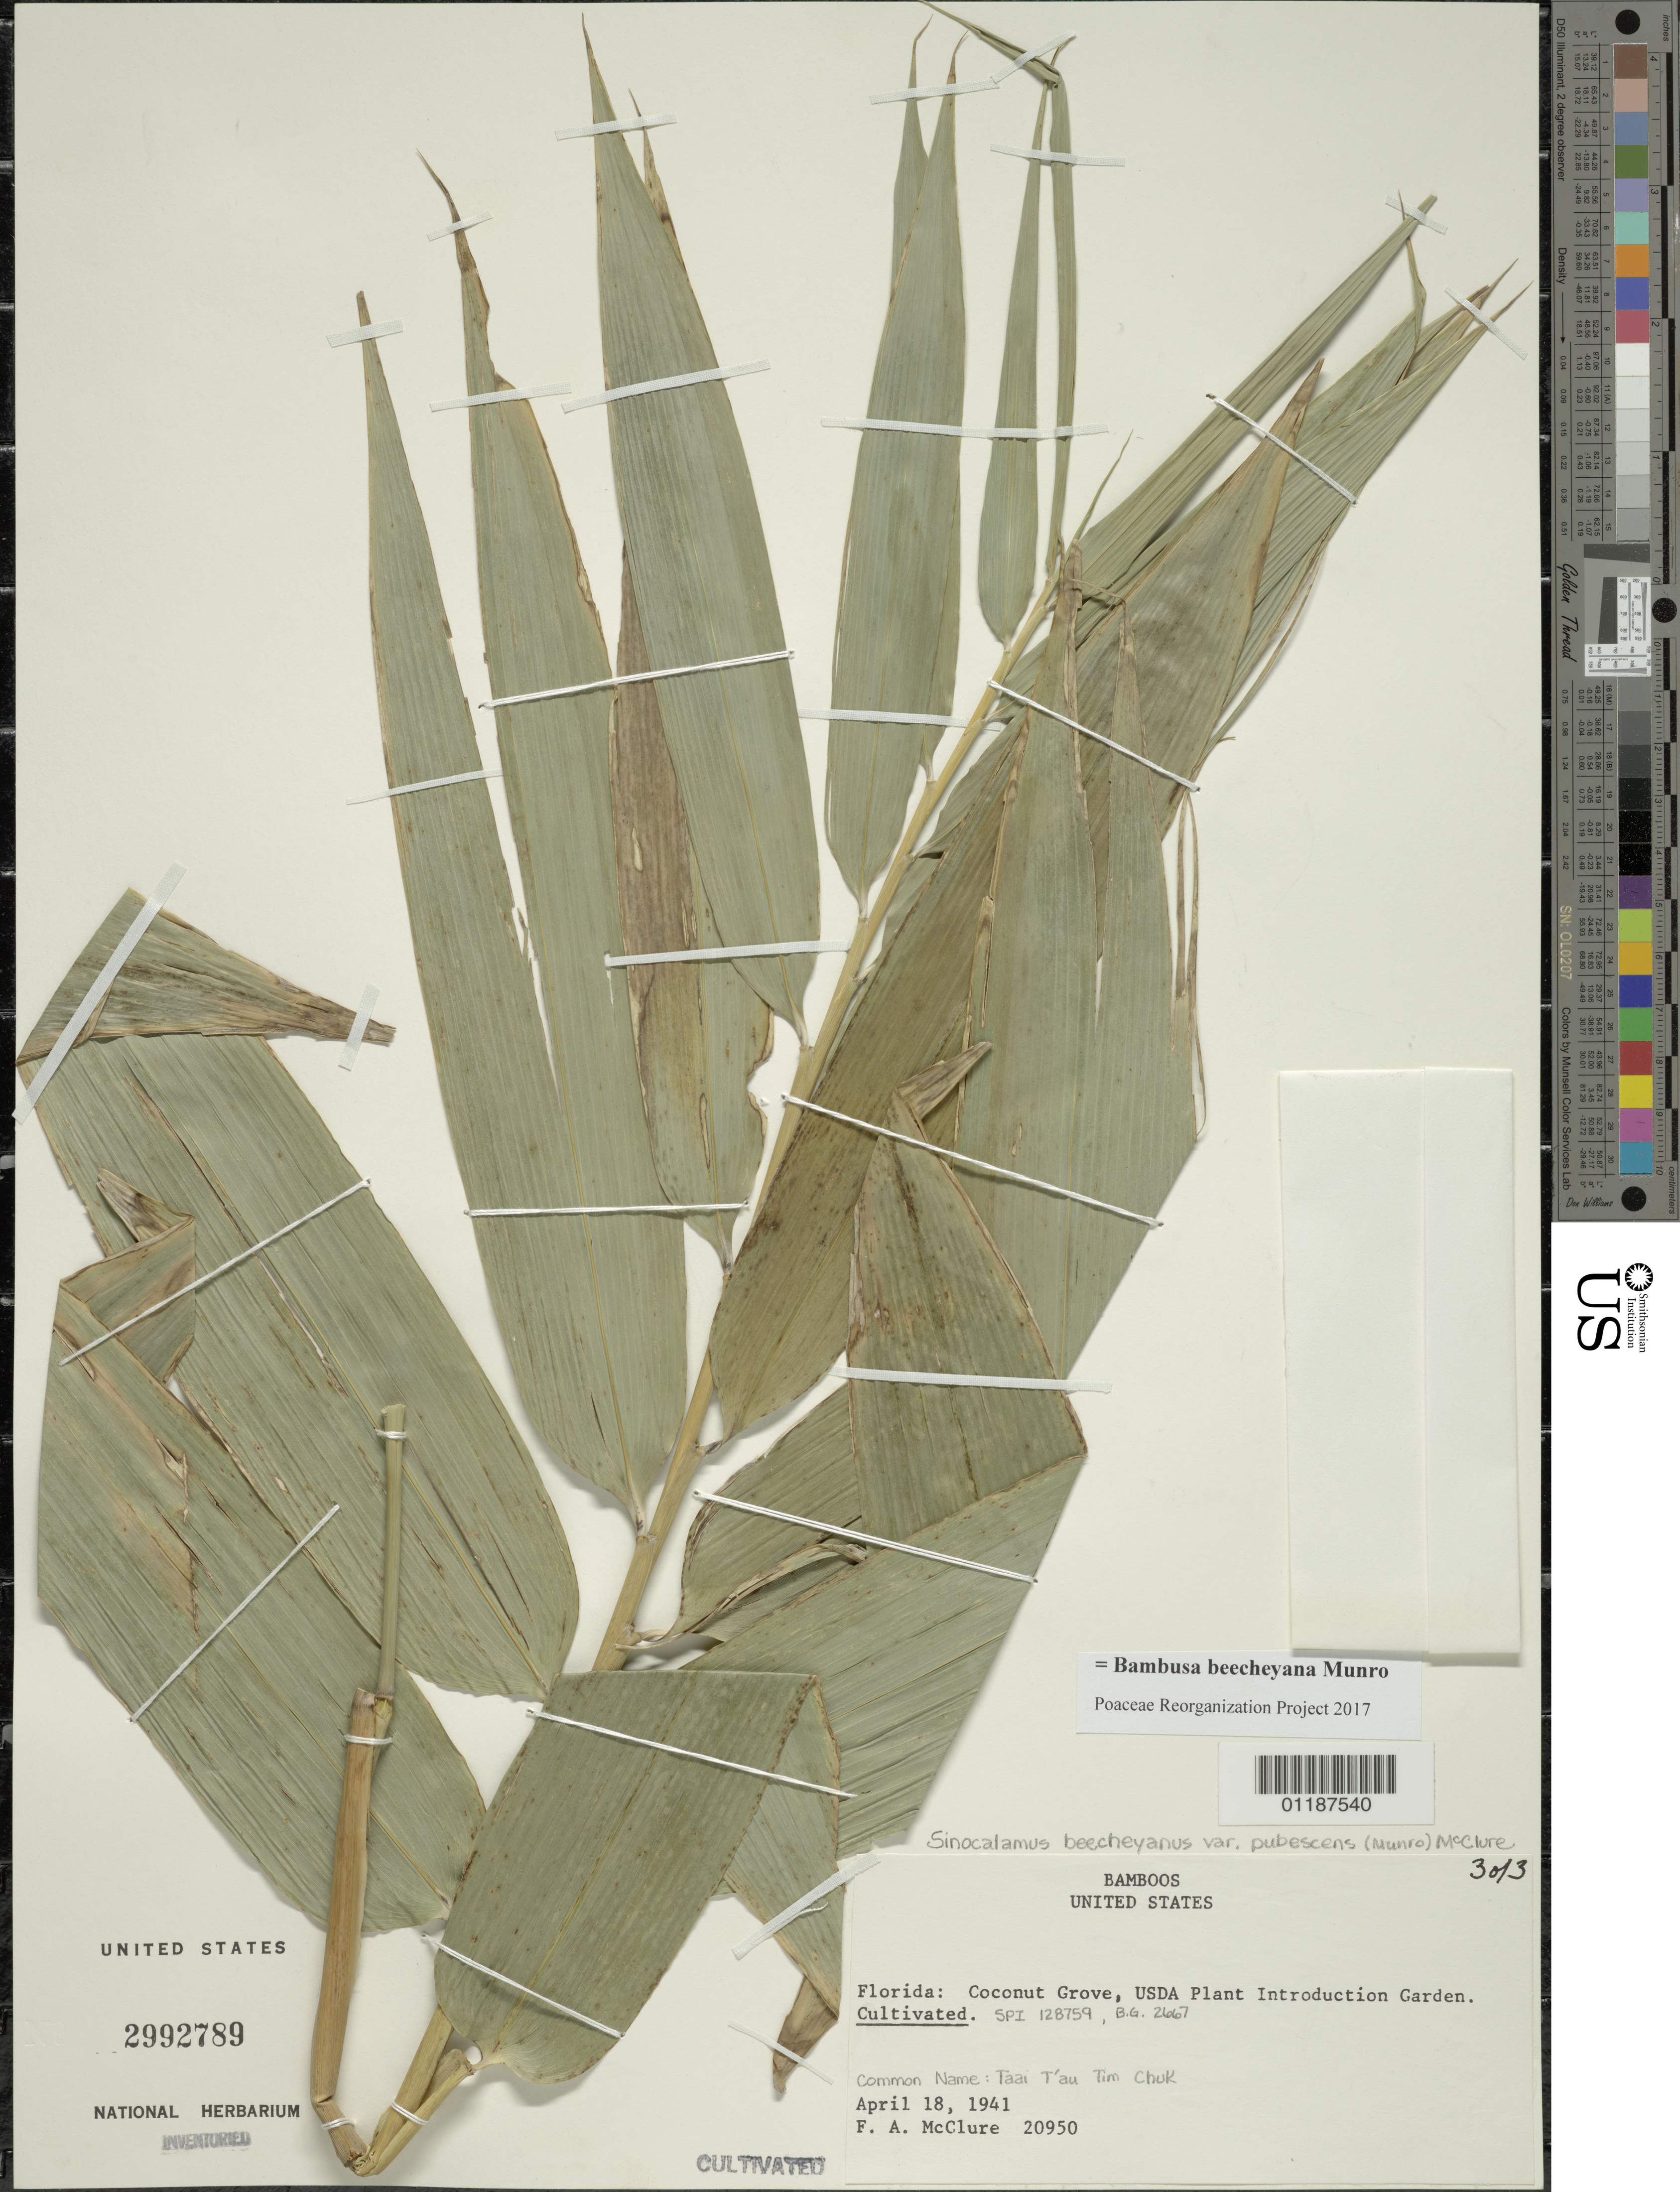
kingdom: Plantae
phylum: Tracheophyta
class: Liliopsida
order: Poales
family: Poaceae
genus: Bambusa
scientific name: Bambusa beecheyana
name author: Munro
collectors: F. A. McClure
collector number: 20950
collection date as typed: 18 Apr 1941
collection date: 1941-04-18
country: United States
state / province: Florida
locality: Coconut Grove, USDA Plant Introduciton Garden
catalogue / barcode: US 2992789